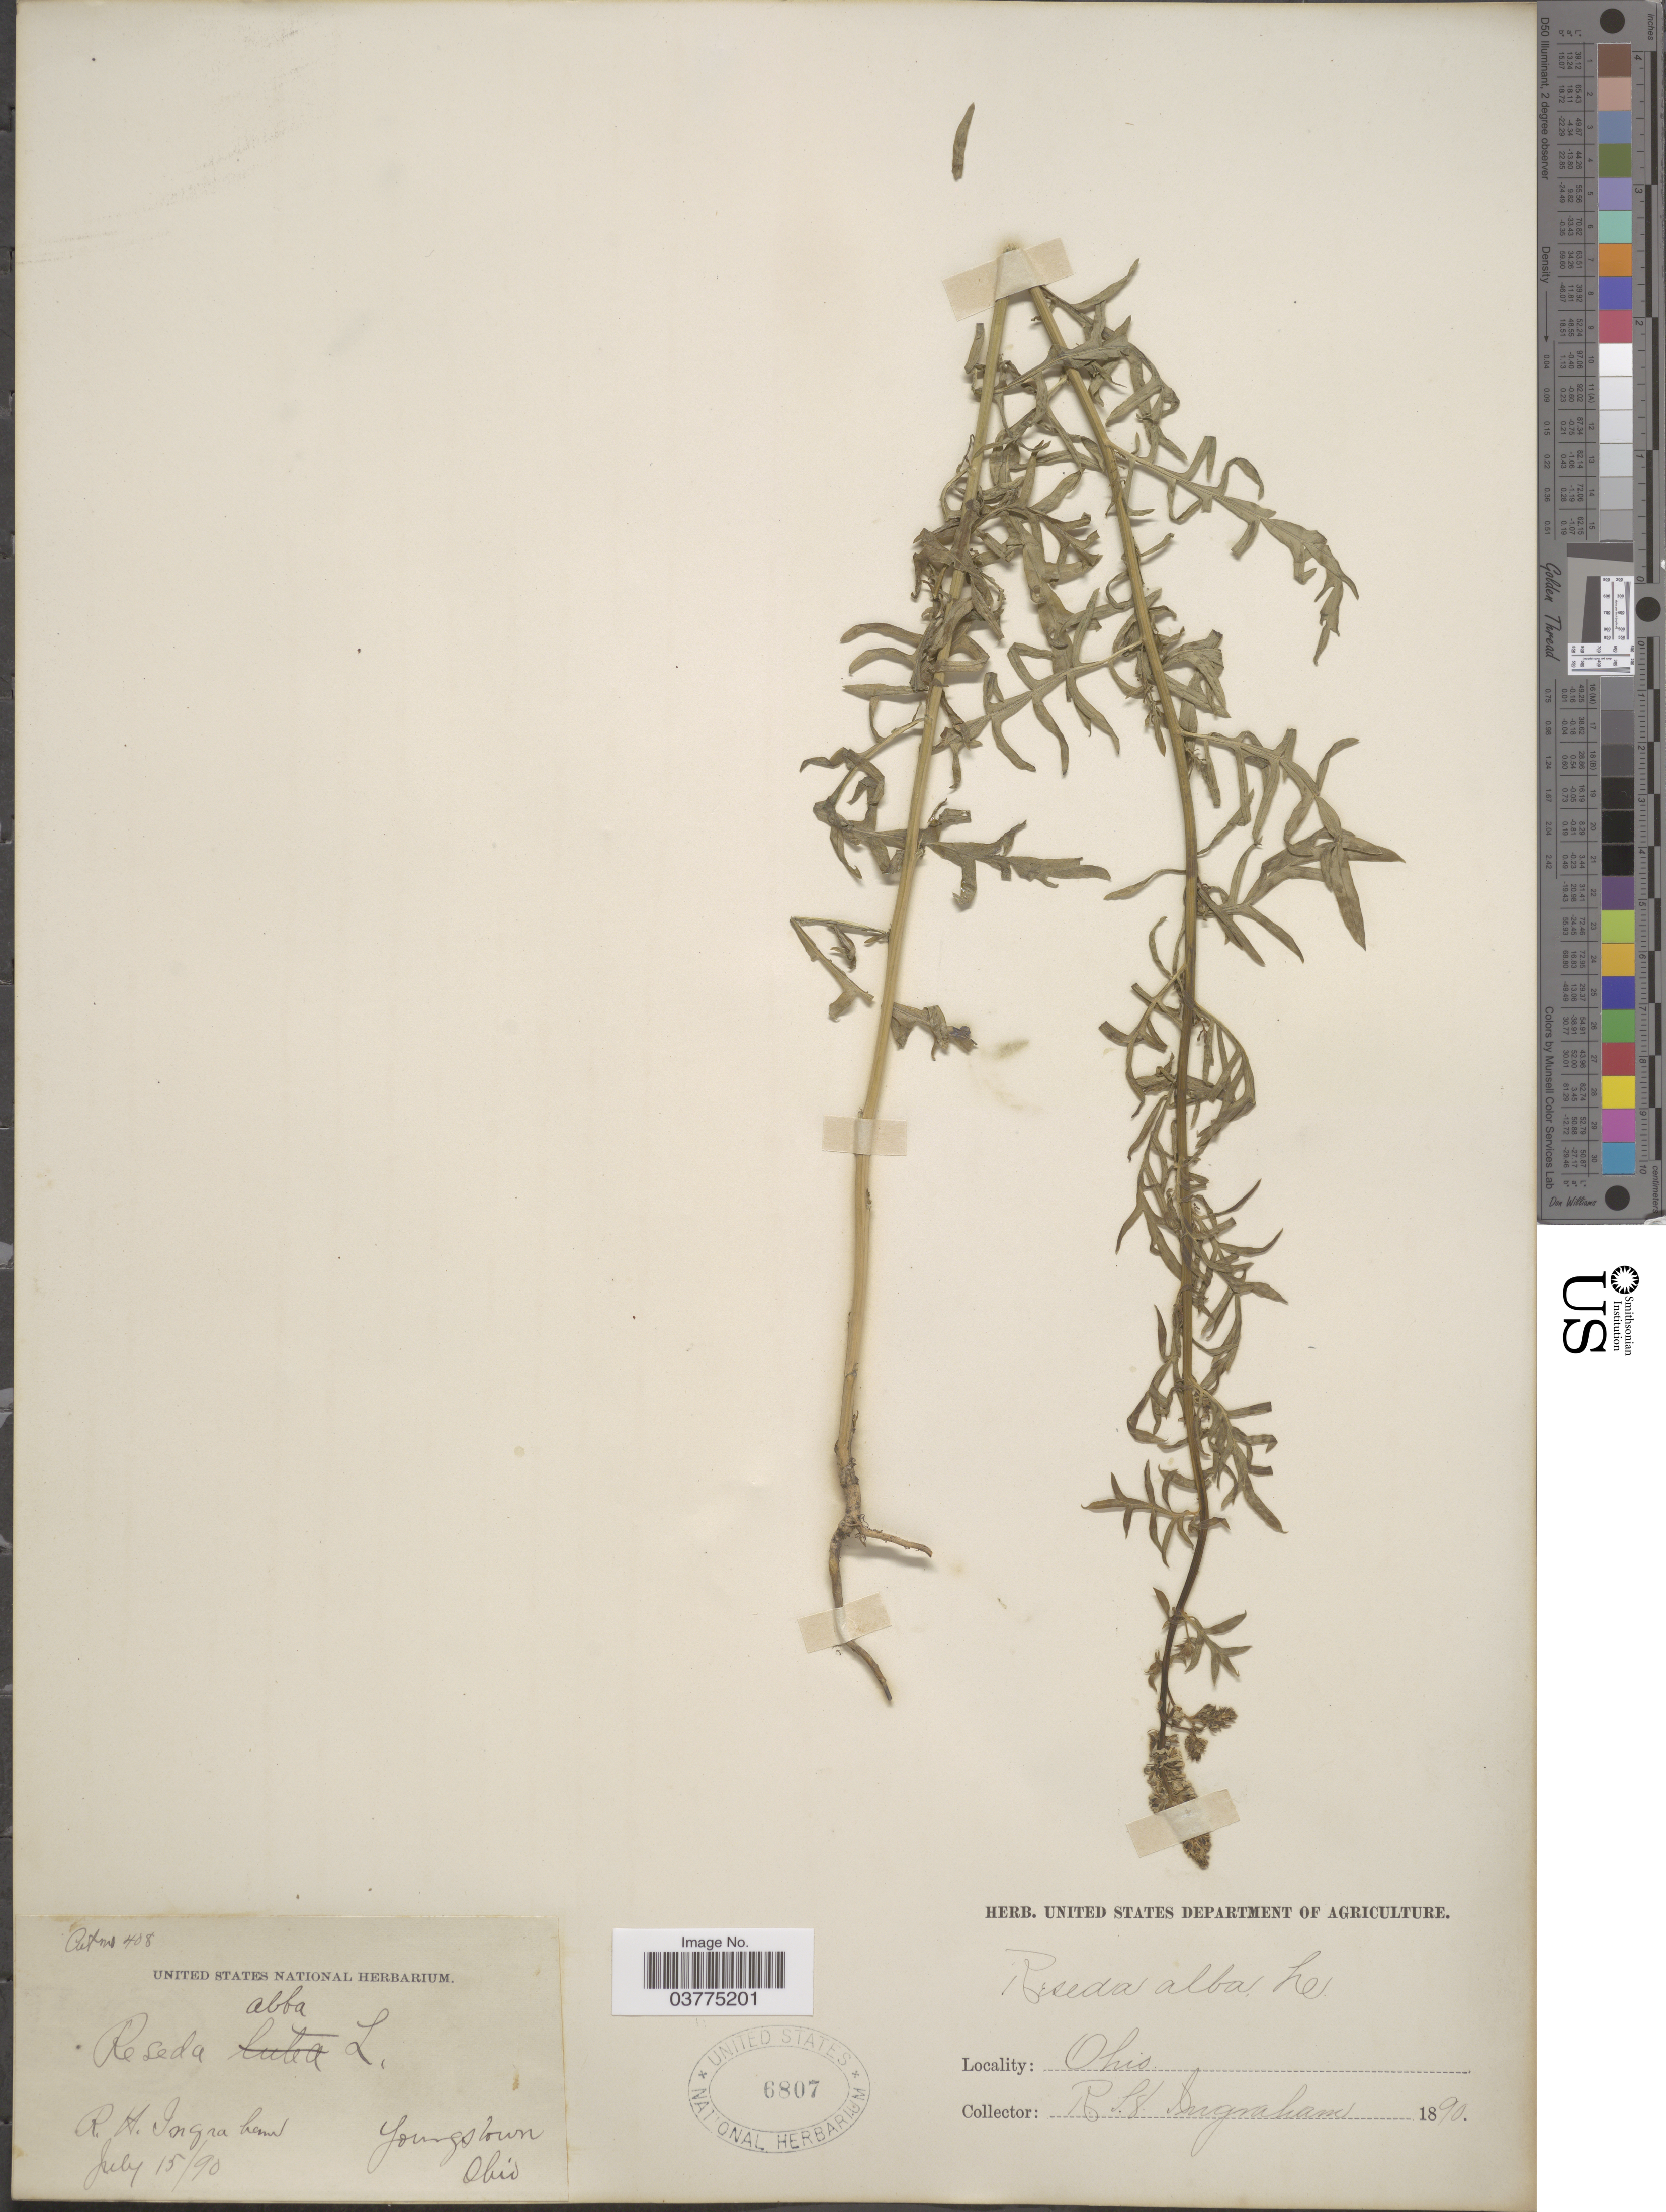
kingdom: Plantae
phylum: Tracheophyta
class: Magnoliopsida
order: Brassicales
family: Resedaceae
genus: Reseda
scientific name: Reseda alba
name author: L.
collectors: R. Ingraham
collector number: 408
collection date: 1890-07-15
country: United States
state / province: Ohio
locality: Youngstown.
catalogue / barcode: US 6807